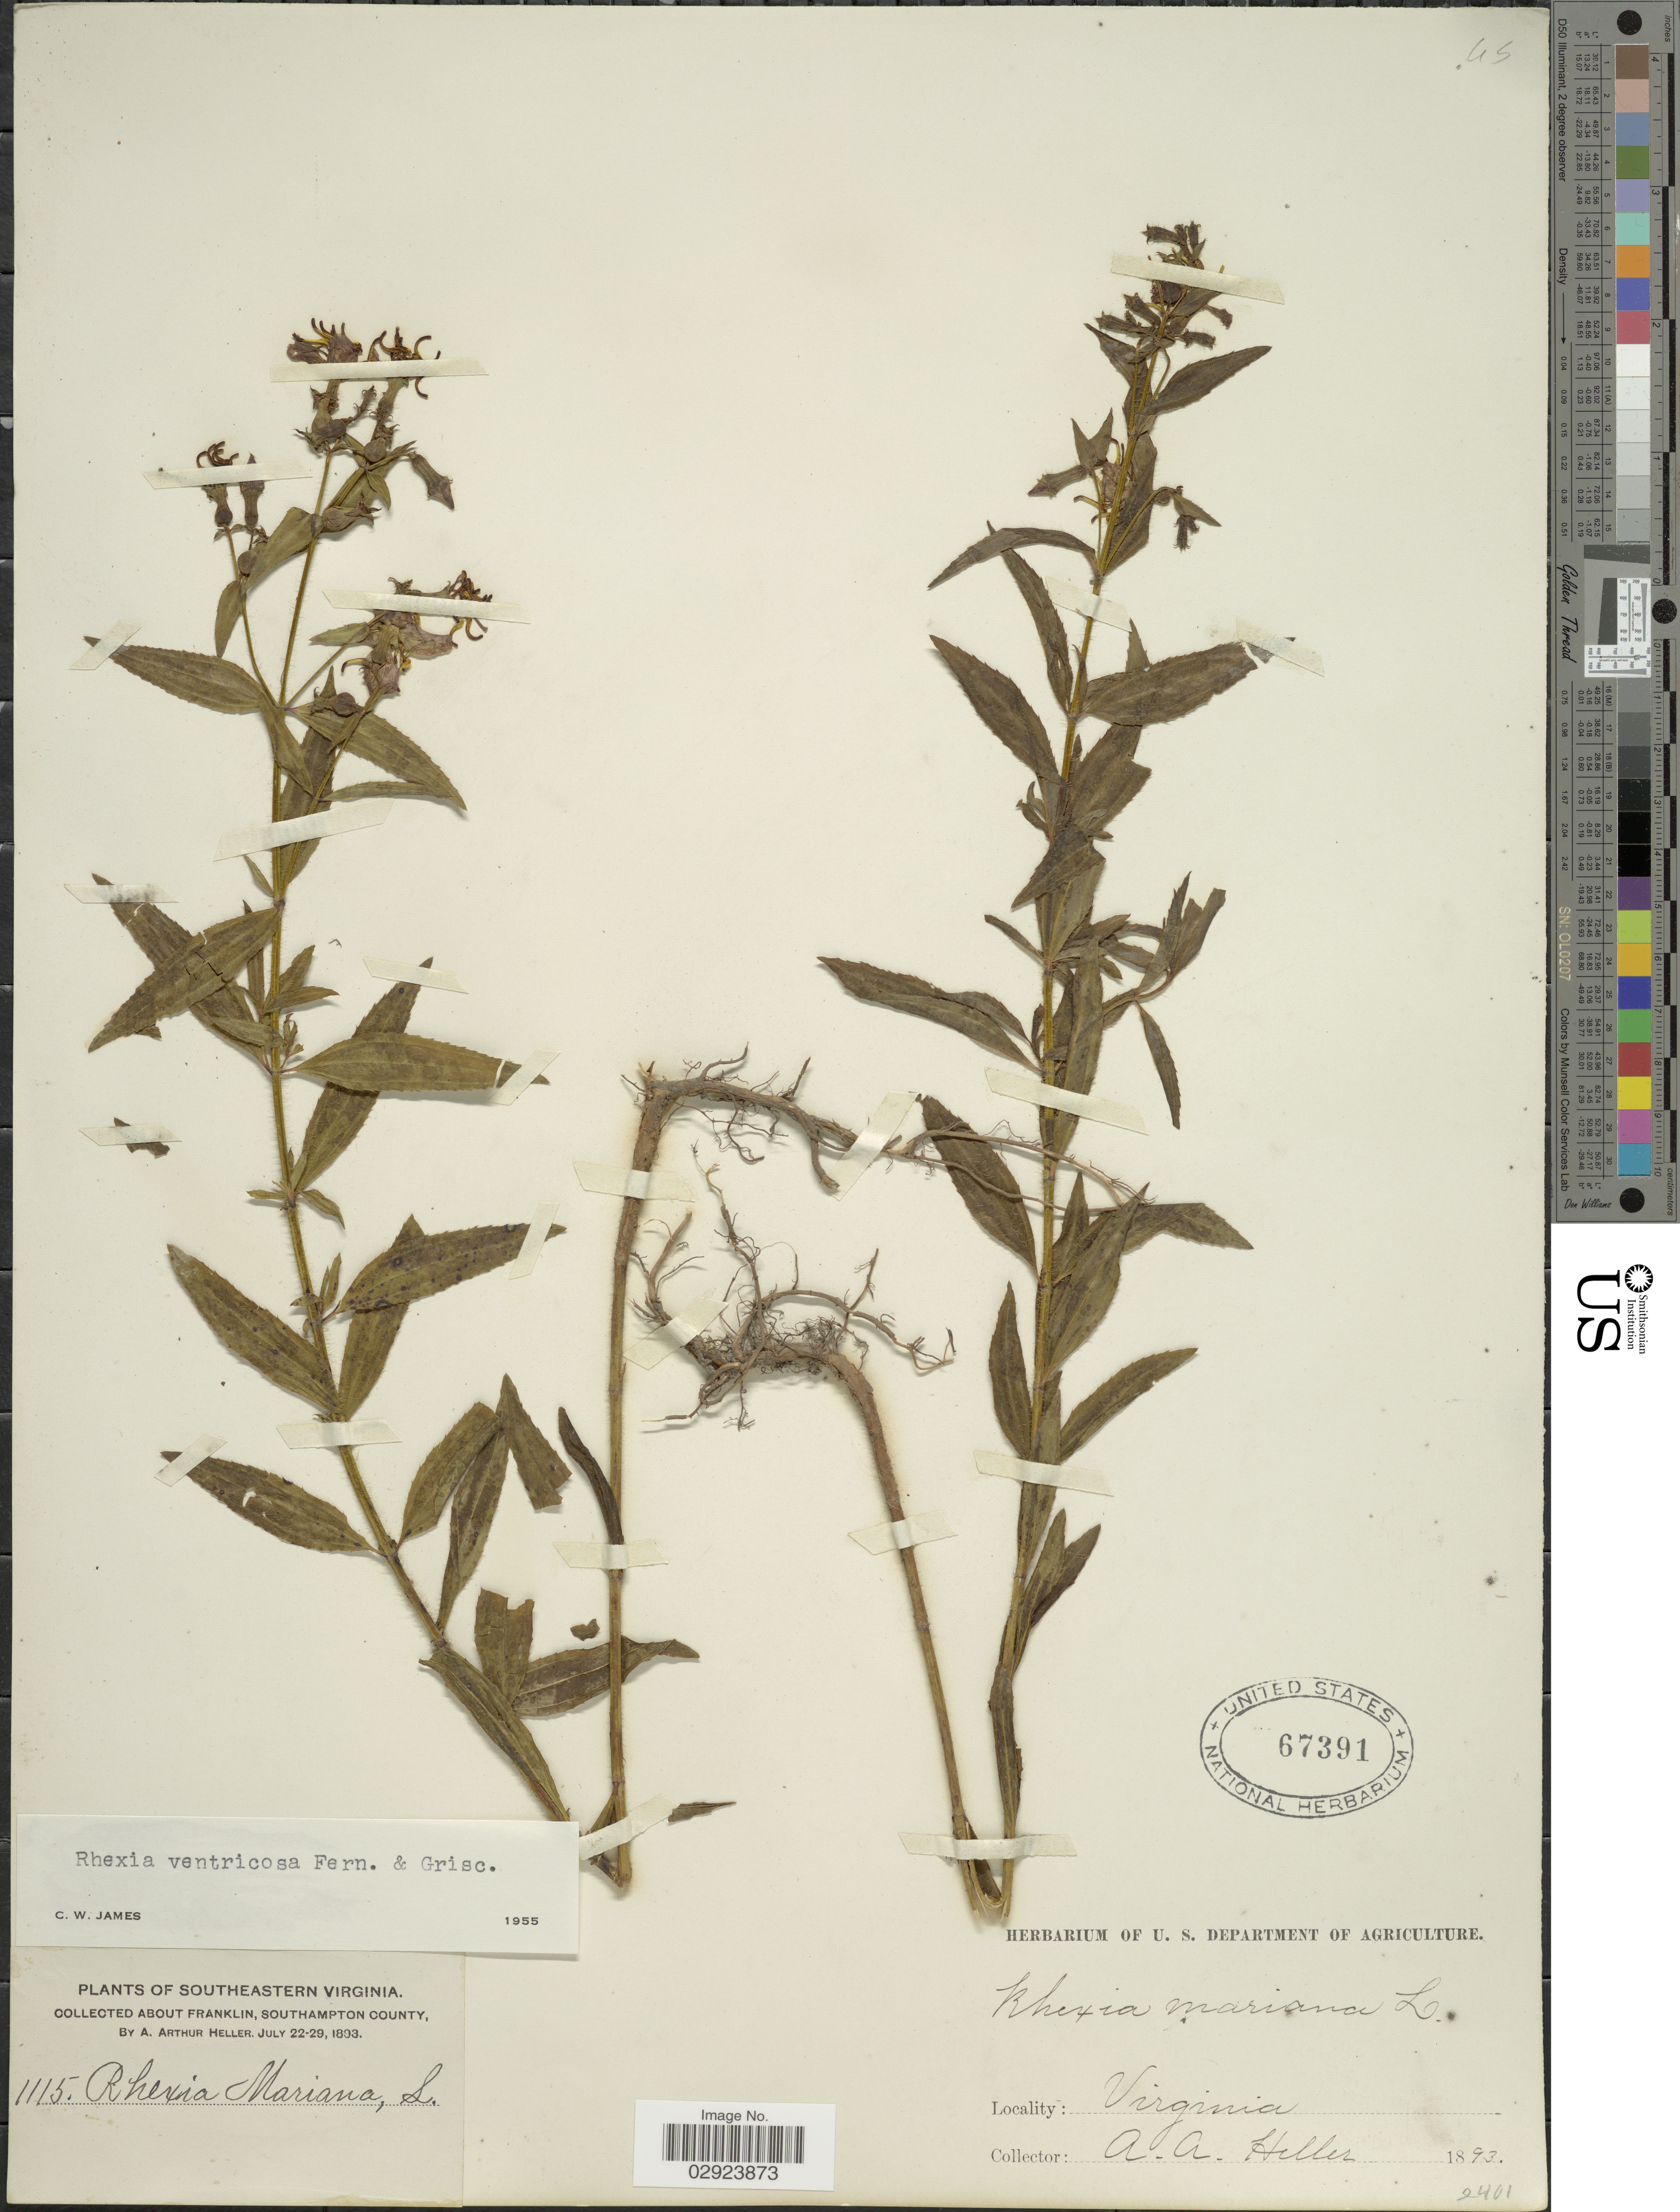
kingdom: Plantae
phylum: Tracheophyta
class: Magnoliopsida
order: Myrtales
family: Melastomataceae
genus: Rhexia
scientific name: Rhexia ventricosa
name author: Fernald & Griscom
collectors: A. A. Heller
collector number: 1115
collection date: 1893-07-22/1893-07-29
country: United States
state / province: Virginia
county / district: Southampton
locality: Southeastern Virginia. About Franklin, Southampton County.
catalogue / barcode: US 67391